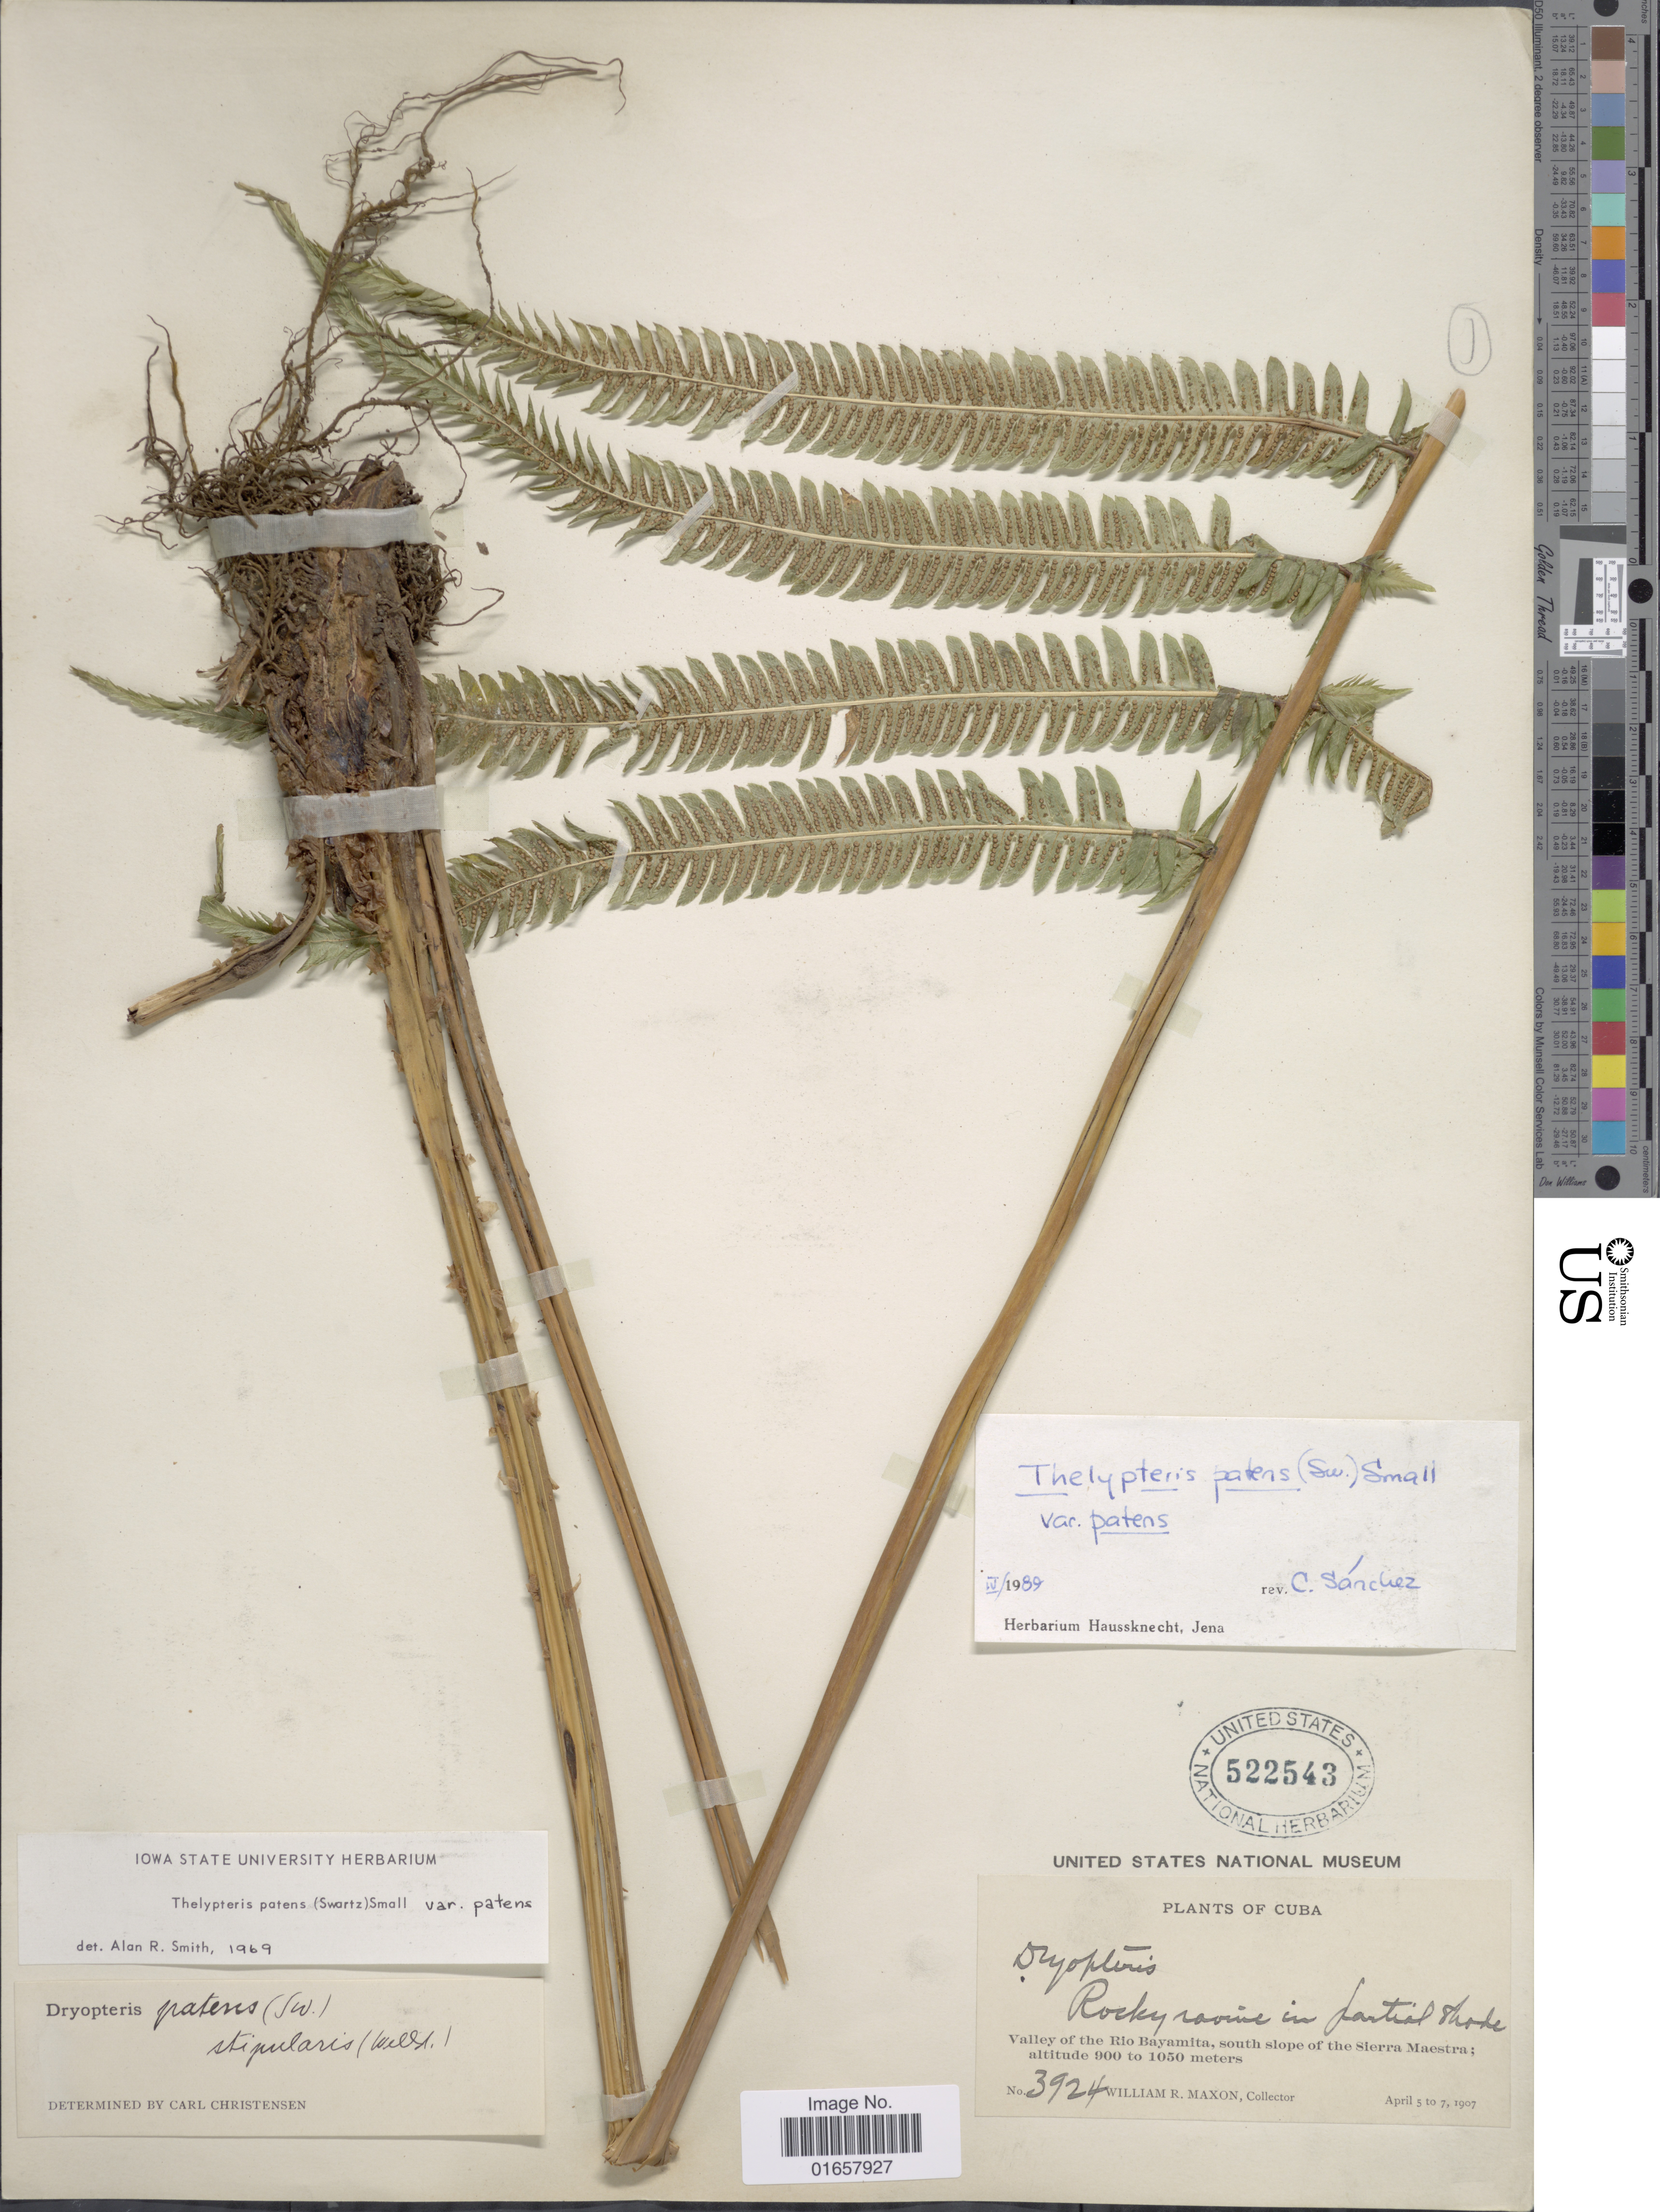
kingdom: Plantae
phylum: Tracheophyta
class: Polypodiopsida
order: Polypodiales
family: Thelypteridaceae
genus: Christella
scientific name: Christella patens var. patens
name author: (Sw.) Holttum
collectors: W. R. Maxon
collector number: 3924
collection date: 1907-04-05/1907-04-07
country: Cuba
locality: Cuba, Valley of the Rio Bayamita, south slope of the Sierra Maestra.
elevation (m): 900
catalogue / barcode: US 522543